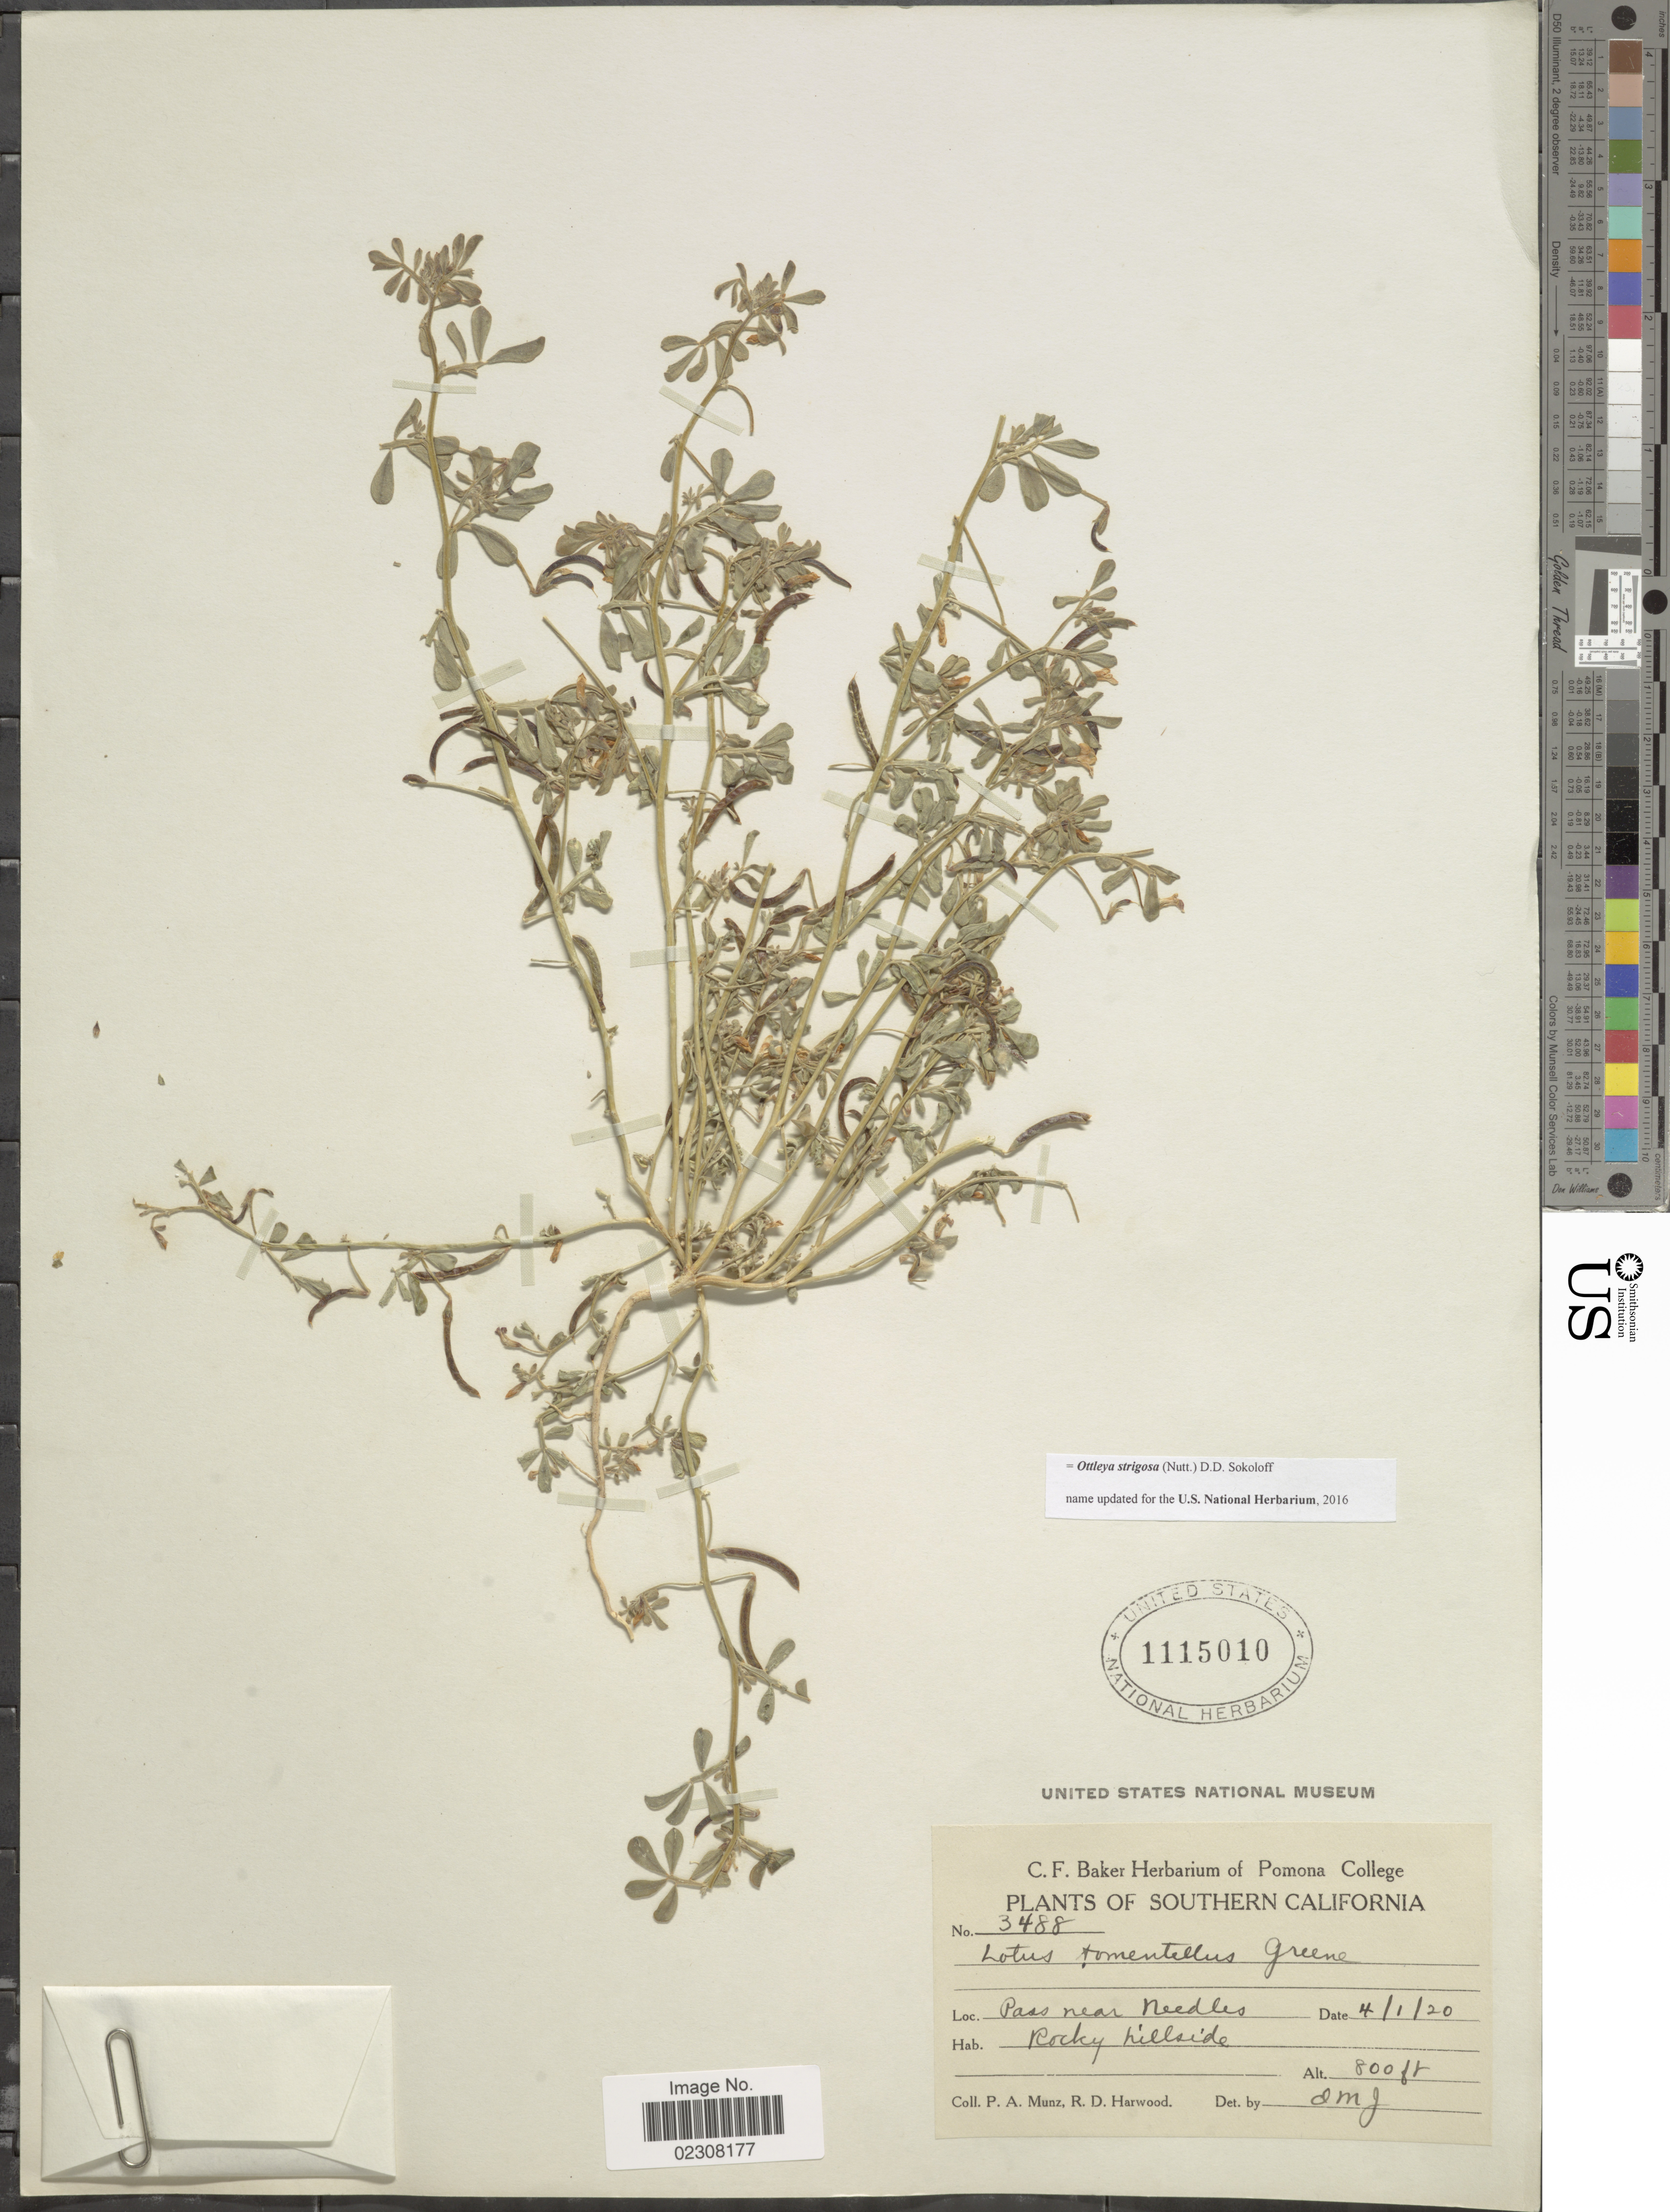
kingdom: Plantae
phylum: Tracheophyta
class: Magnoliopsida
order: Fabales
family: Fabaceae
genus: Ottleya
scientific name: Ottleya strigosa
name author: (Nutt.) D.D. Sokoloff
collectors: P. A. Munz & R. Harwood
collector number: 3488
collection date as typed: Transcribed d/m/y: 1/4/20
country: United States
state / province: California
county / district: San Bernardino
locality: Southern California, Pass near Needles,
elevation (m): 244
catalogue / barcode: US 1115010